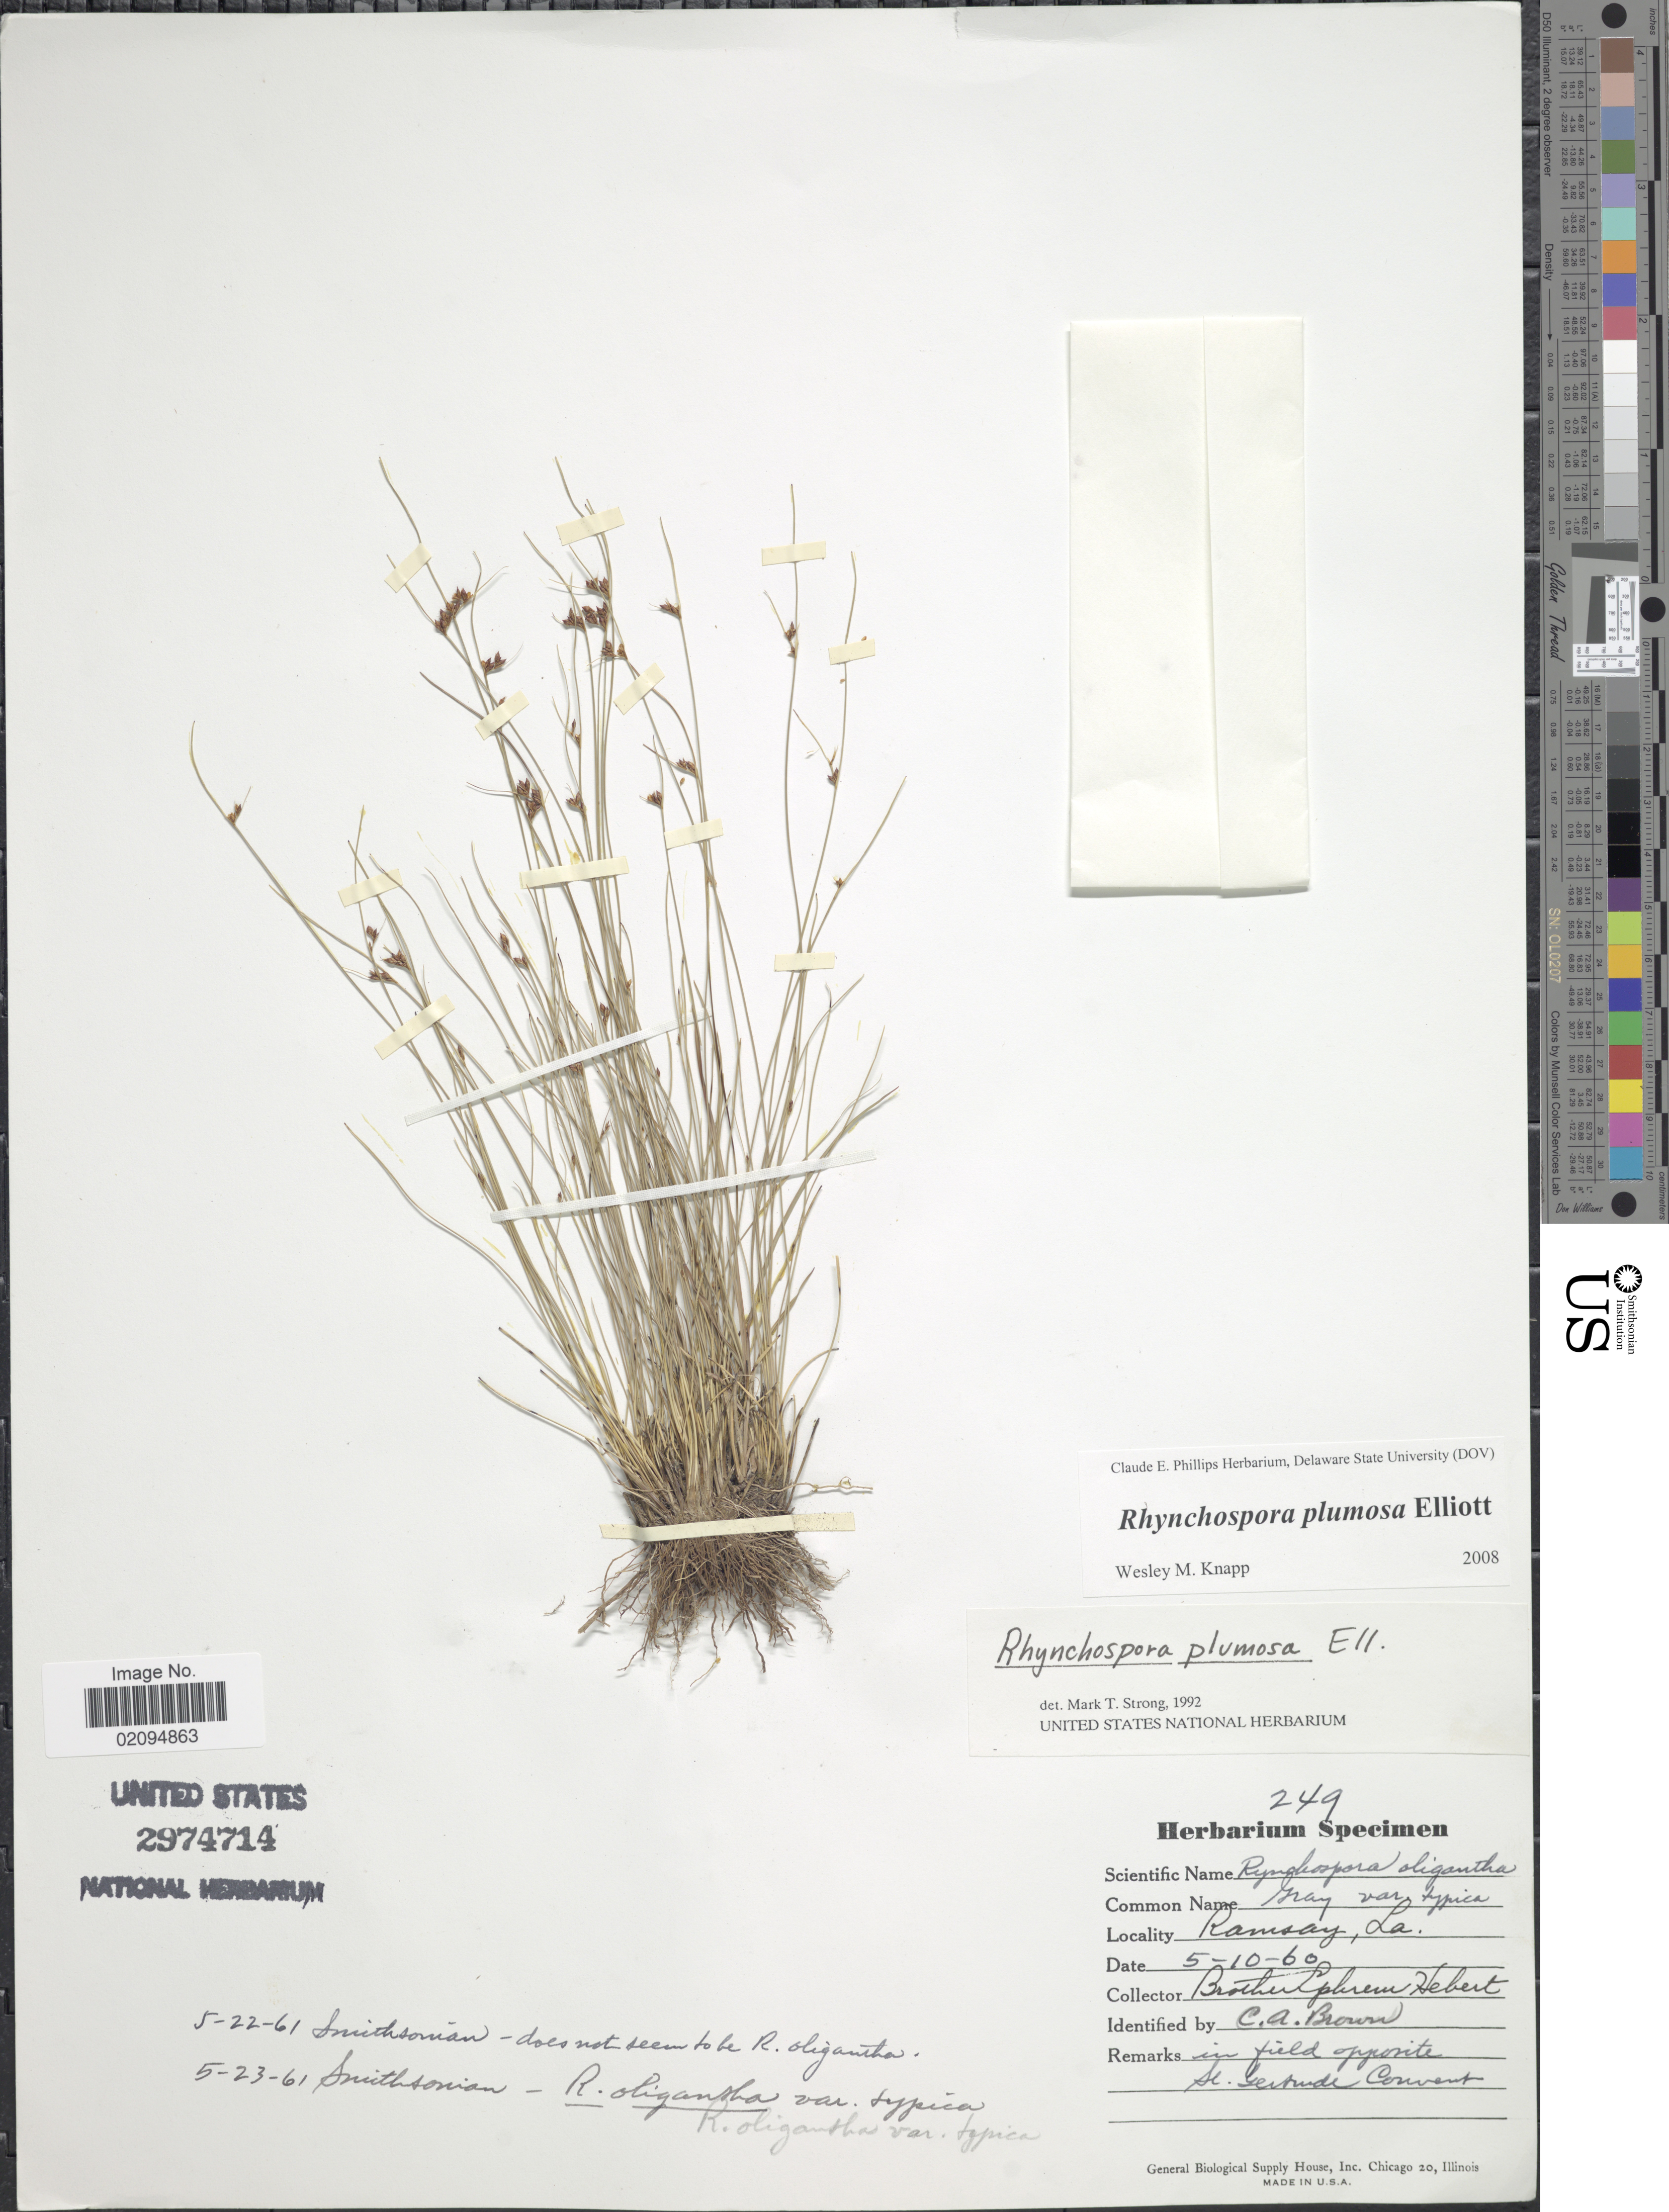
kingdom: Plantae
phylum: Tracheophyta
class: Liliopsida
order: Poales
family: Cyperaceae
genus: Rhynchospora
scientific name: Rhynchospora plumosa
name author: Elliott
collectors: E. Hebert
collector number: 249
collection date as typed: Transcribed d/m/y: 10/5/60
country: United States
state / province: Louisiana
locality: Ramsay, St. Gertrude Convent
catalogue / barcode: US 2974714